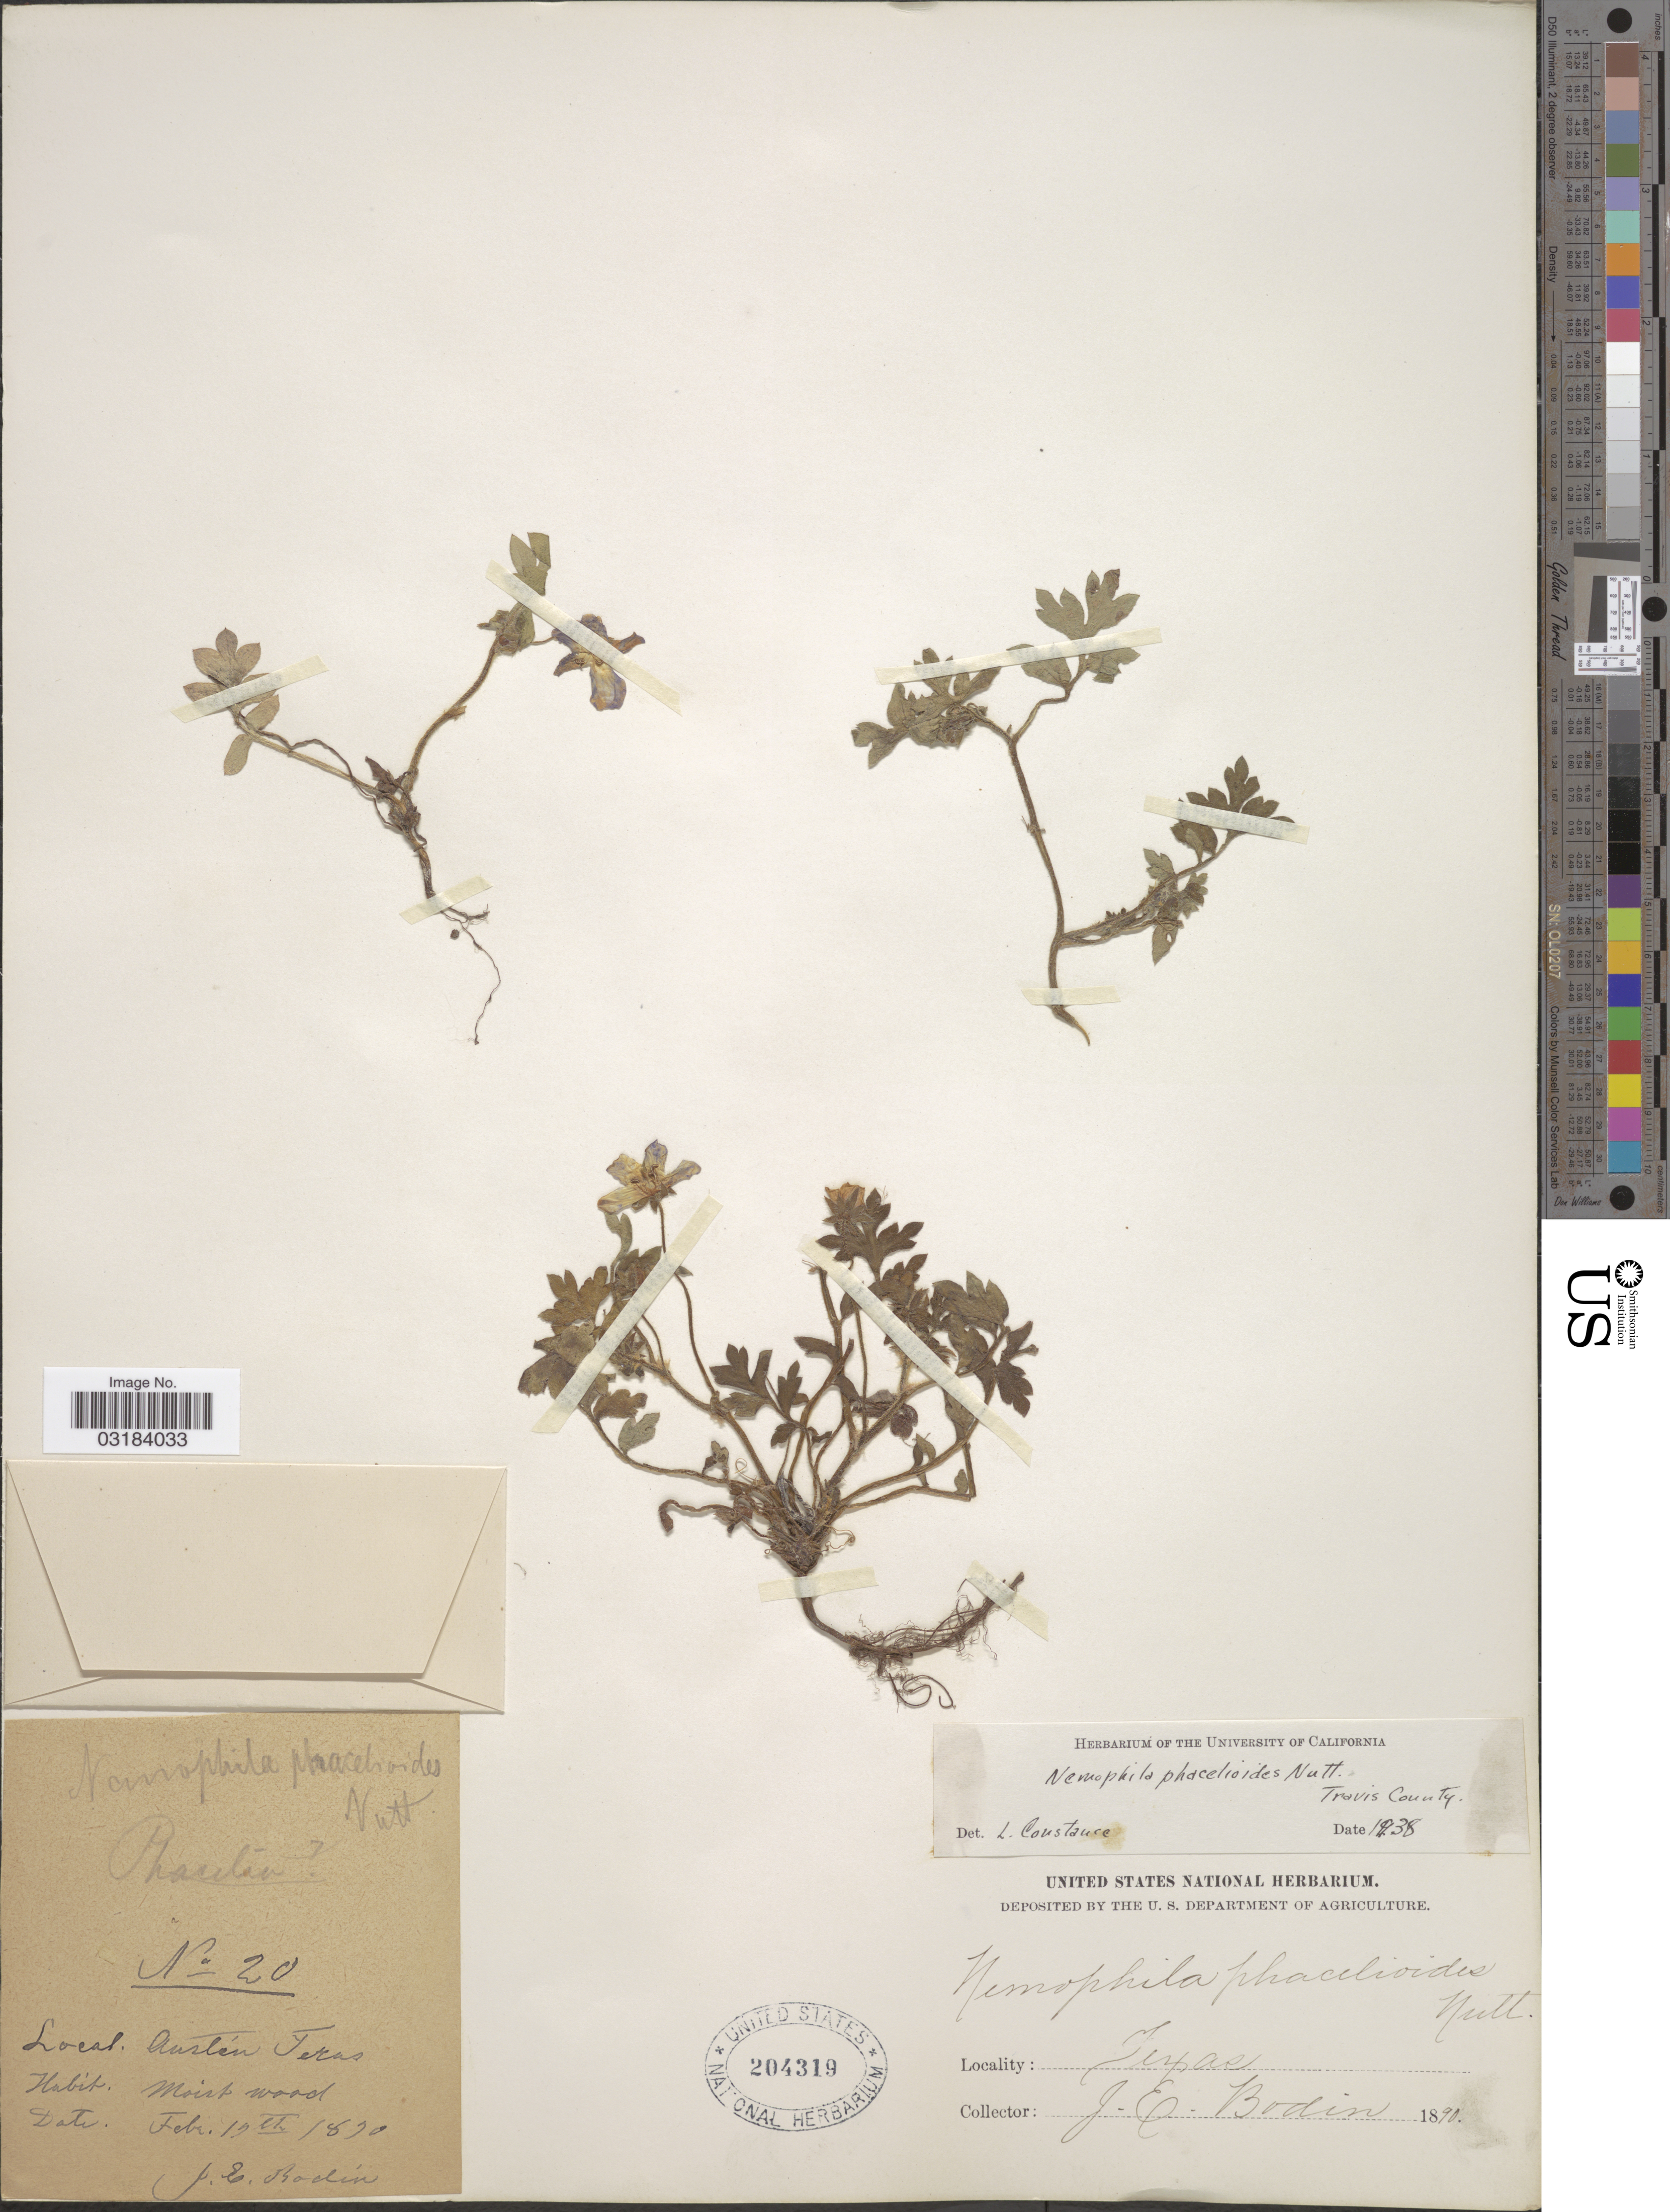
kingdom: Plantae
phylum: Tracheophyta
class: Magnoliopsida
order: Boraginales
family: Hydrophyllaceae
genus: Nemophila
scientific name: Nemophila phacelioides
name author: W.P.C. Barton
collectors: J. E. Bodin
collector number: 20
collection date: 1890-02-19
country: United States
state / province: Texas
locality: Austin.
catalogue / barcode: US 204319